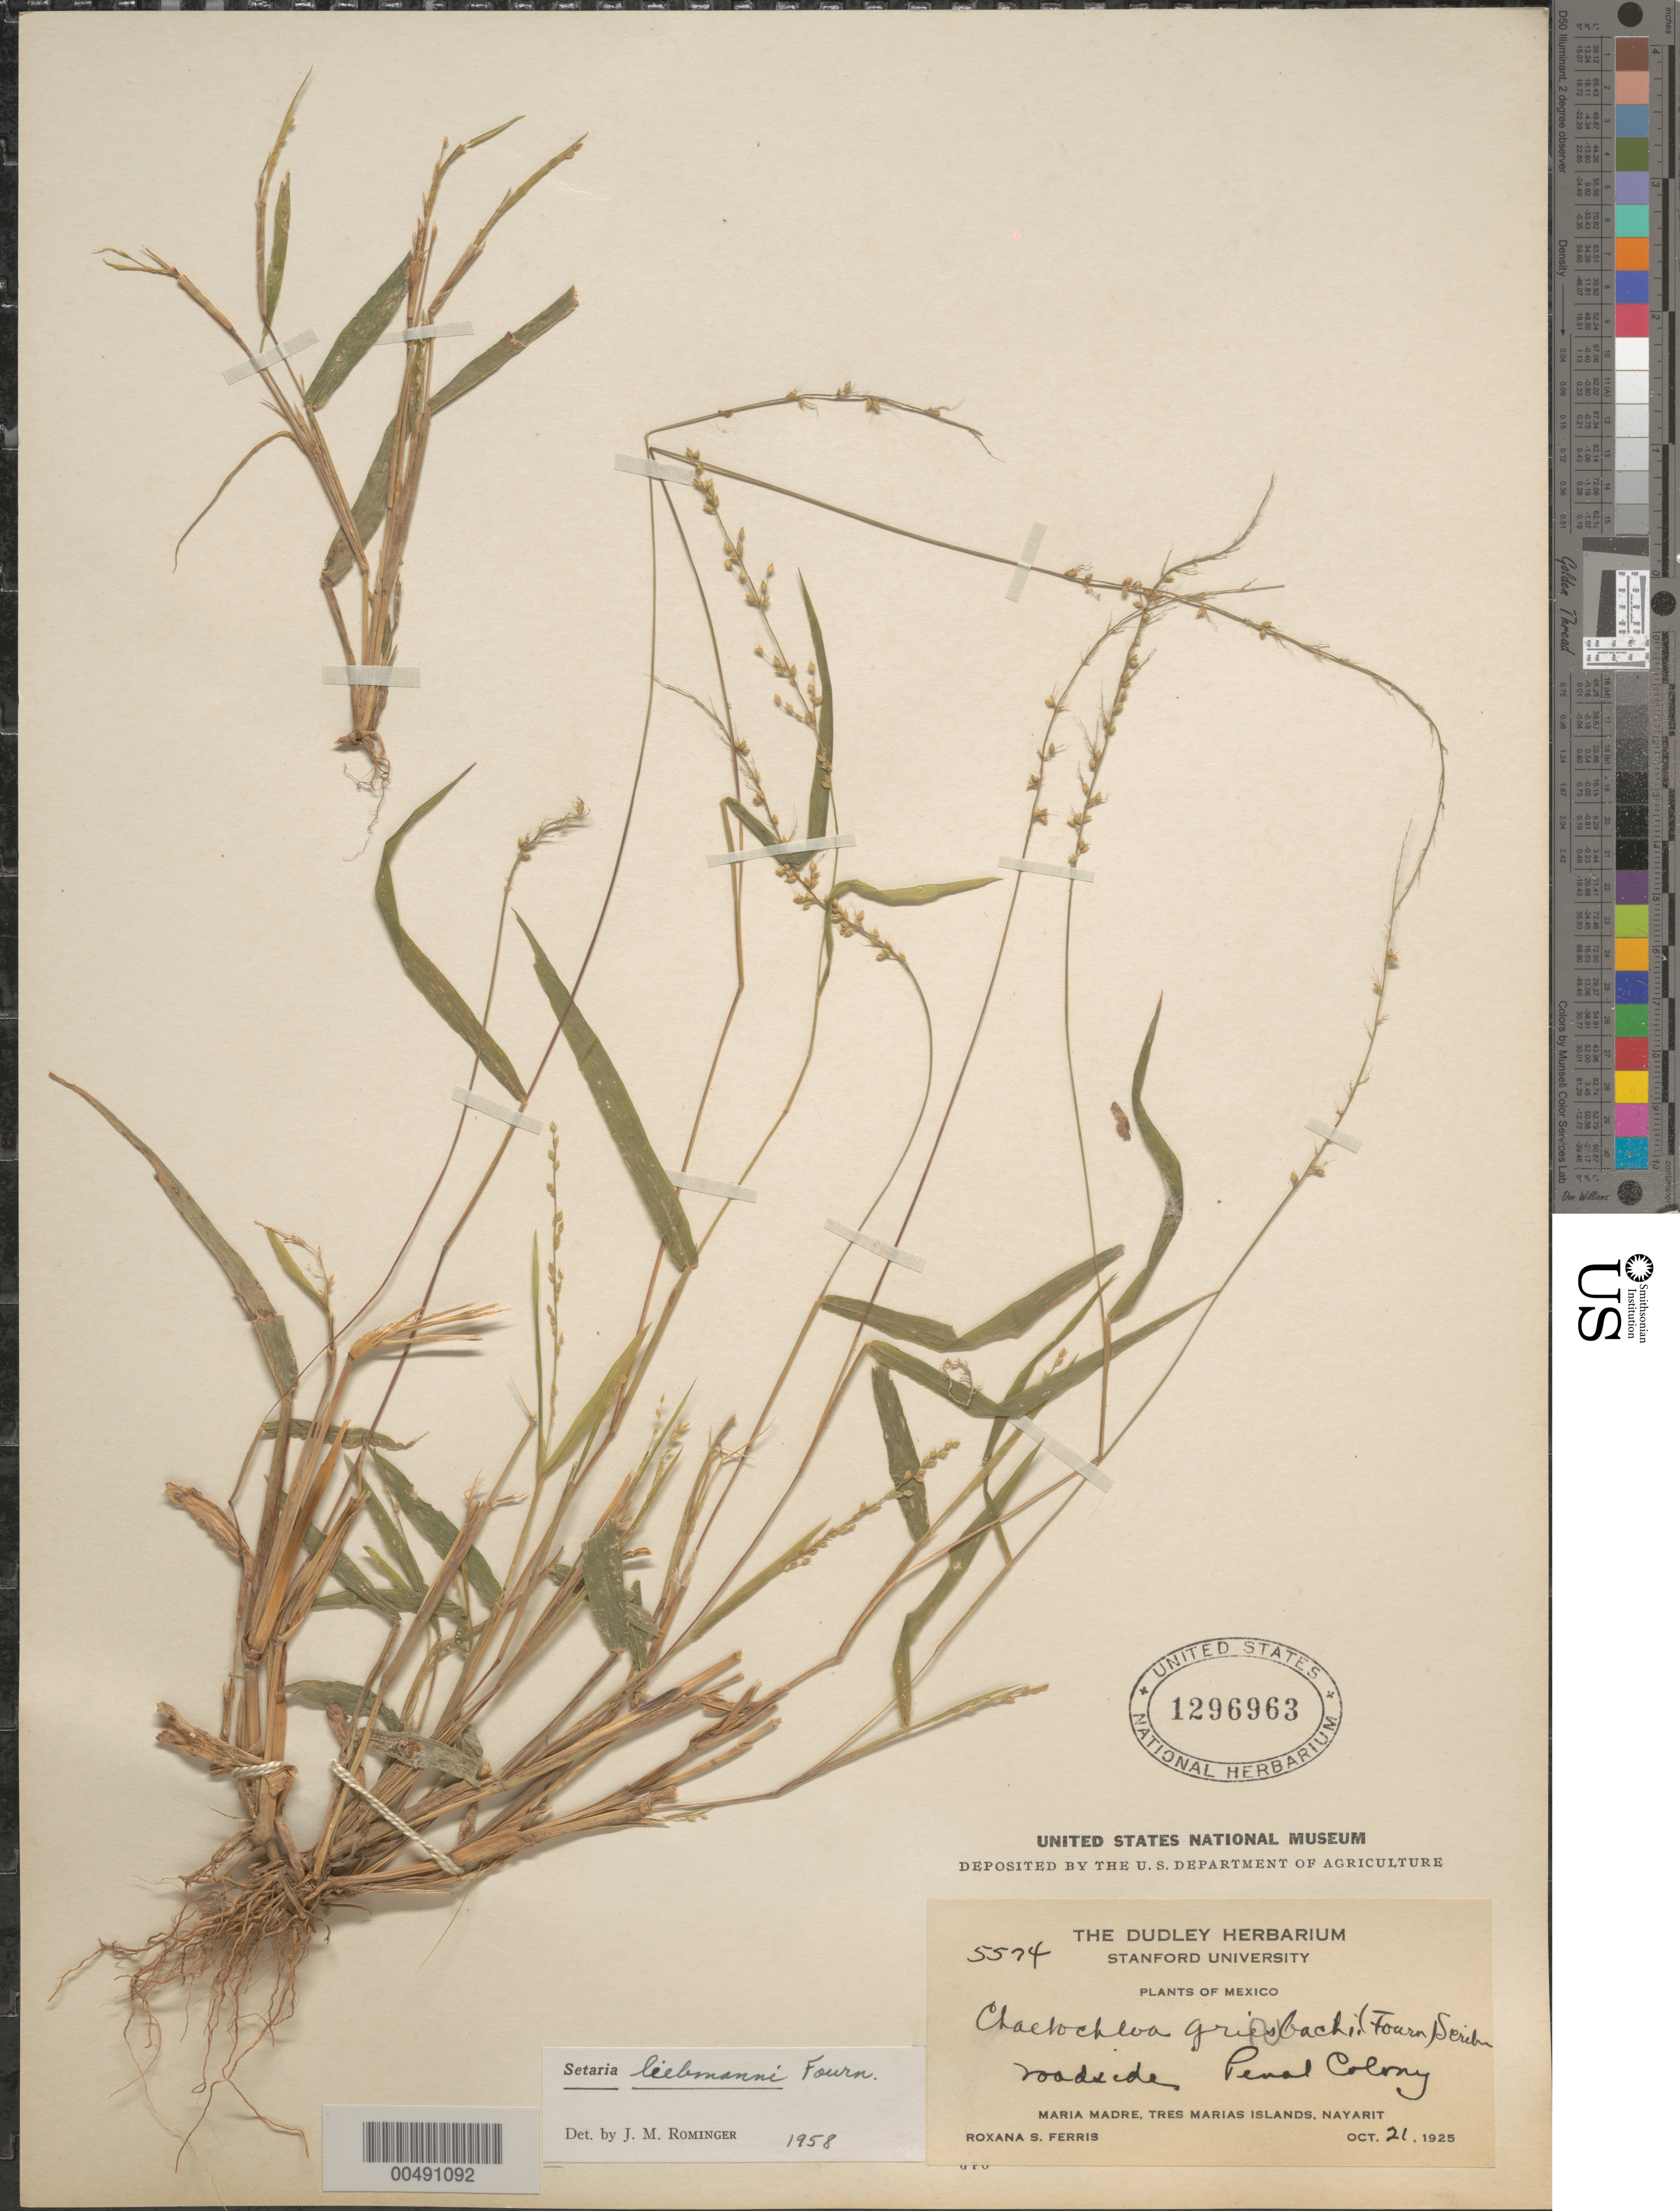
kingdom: Plantae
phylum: Tracheophyta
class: Liliopsida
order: Poales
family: Poaceae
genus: Setaria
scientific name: Setaria liebmannii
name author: E. Fourn.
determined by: Rominger, J. M.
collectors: R. S. Ferris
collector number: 5574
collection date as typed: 21 Oct 1925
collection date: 1925-10-21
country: Mexico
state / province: Nayarit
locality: Maria Madre, Tres Marias Islands, Penal Colony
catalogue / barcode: US 1296963